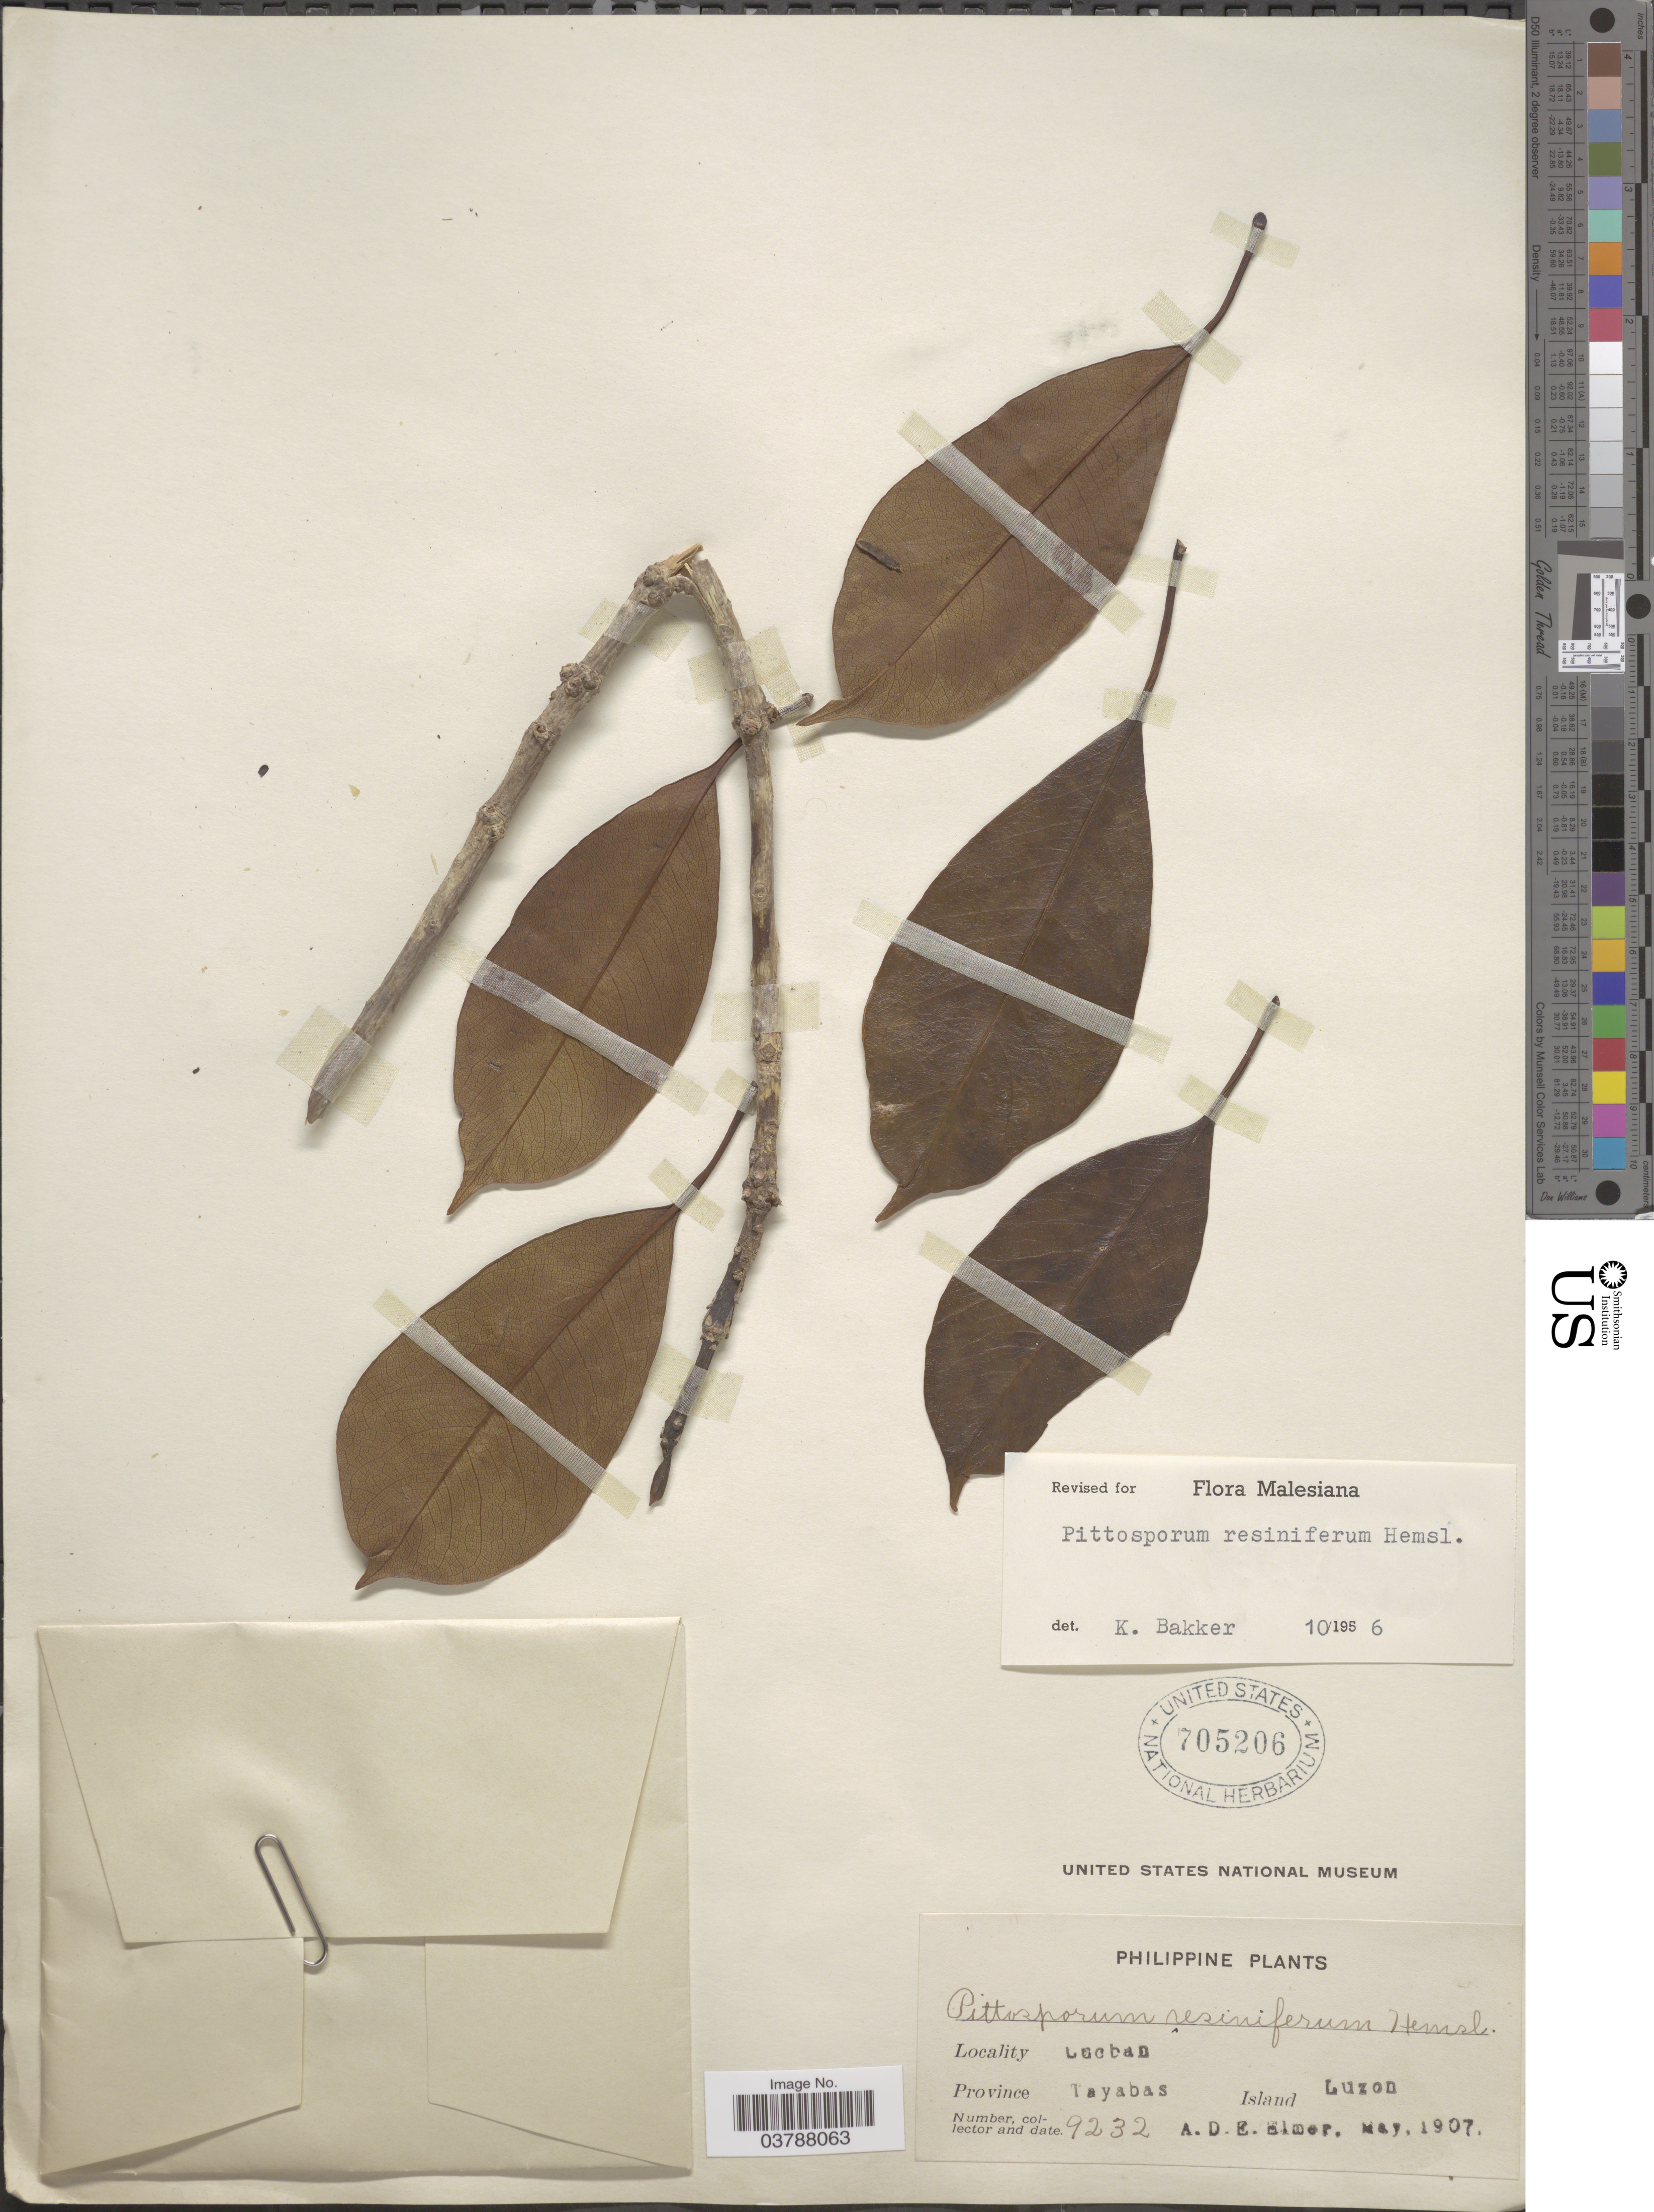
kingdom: Plantae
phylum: Tracheophyta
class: Magnoliopsida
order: Apiales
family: Pittosporaceae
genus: Pittosporum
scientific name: Pittosporum resiniferum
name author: Hemsl.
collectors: A. D. E. Elmer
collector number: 9232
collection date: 1907-05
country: Philippines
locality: Lucban, Province Tayabas, Island Luzon.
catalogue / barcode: US 705206